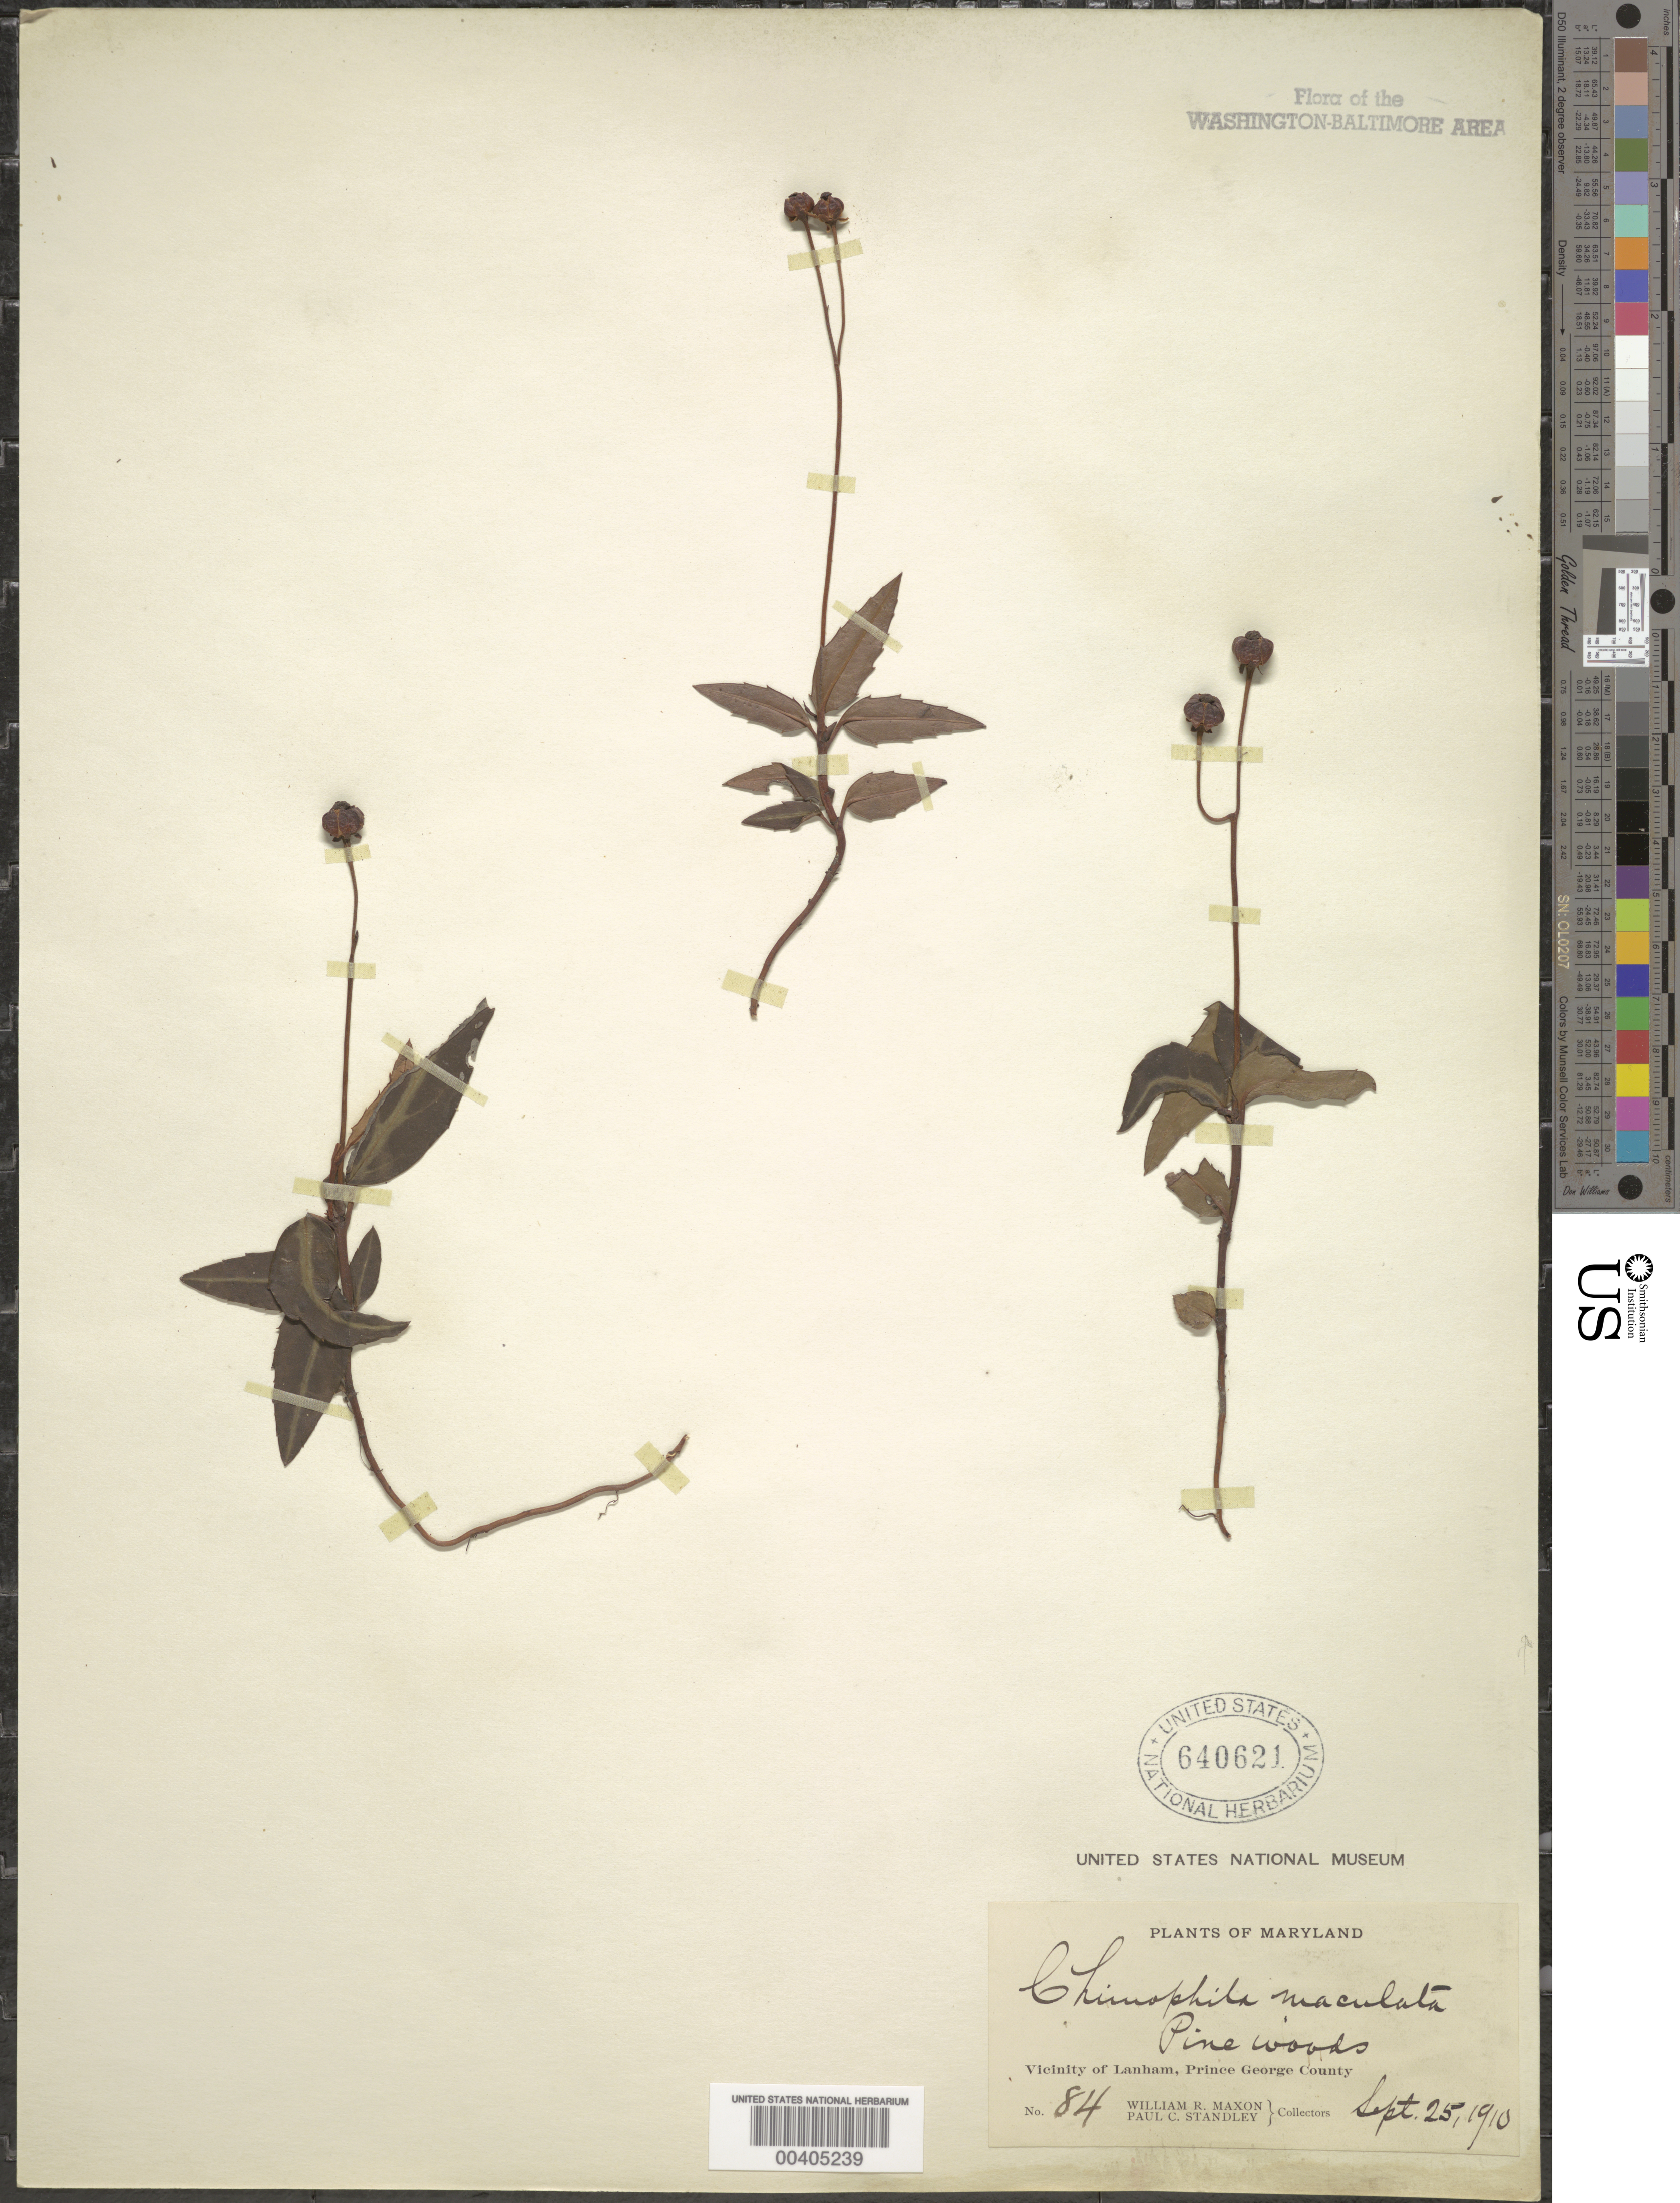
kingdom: Plantae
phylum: Tracheophyta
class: Magnoliopsida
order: Ericales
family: Ericaceae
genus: Chimaphila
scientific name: Chimaphila maculata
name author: (L.) Pursh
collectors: W. R. Maxon & P. C. Standley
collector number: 84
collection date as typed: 25 Sep 1910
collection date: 1910-09-25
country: United States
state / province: Maryland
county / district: Prince George's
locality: Lanham vicinity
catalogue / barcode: US 640621